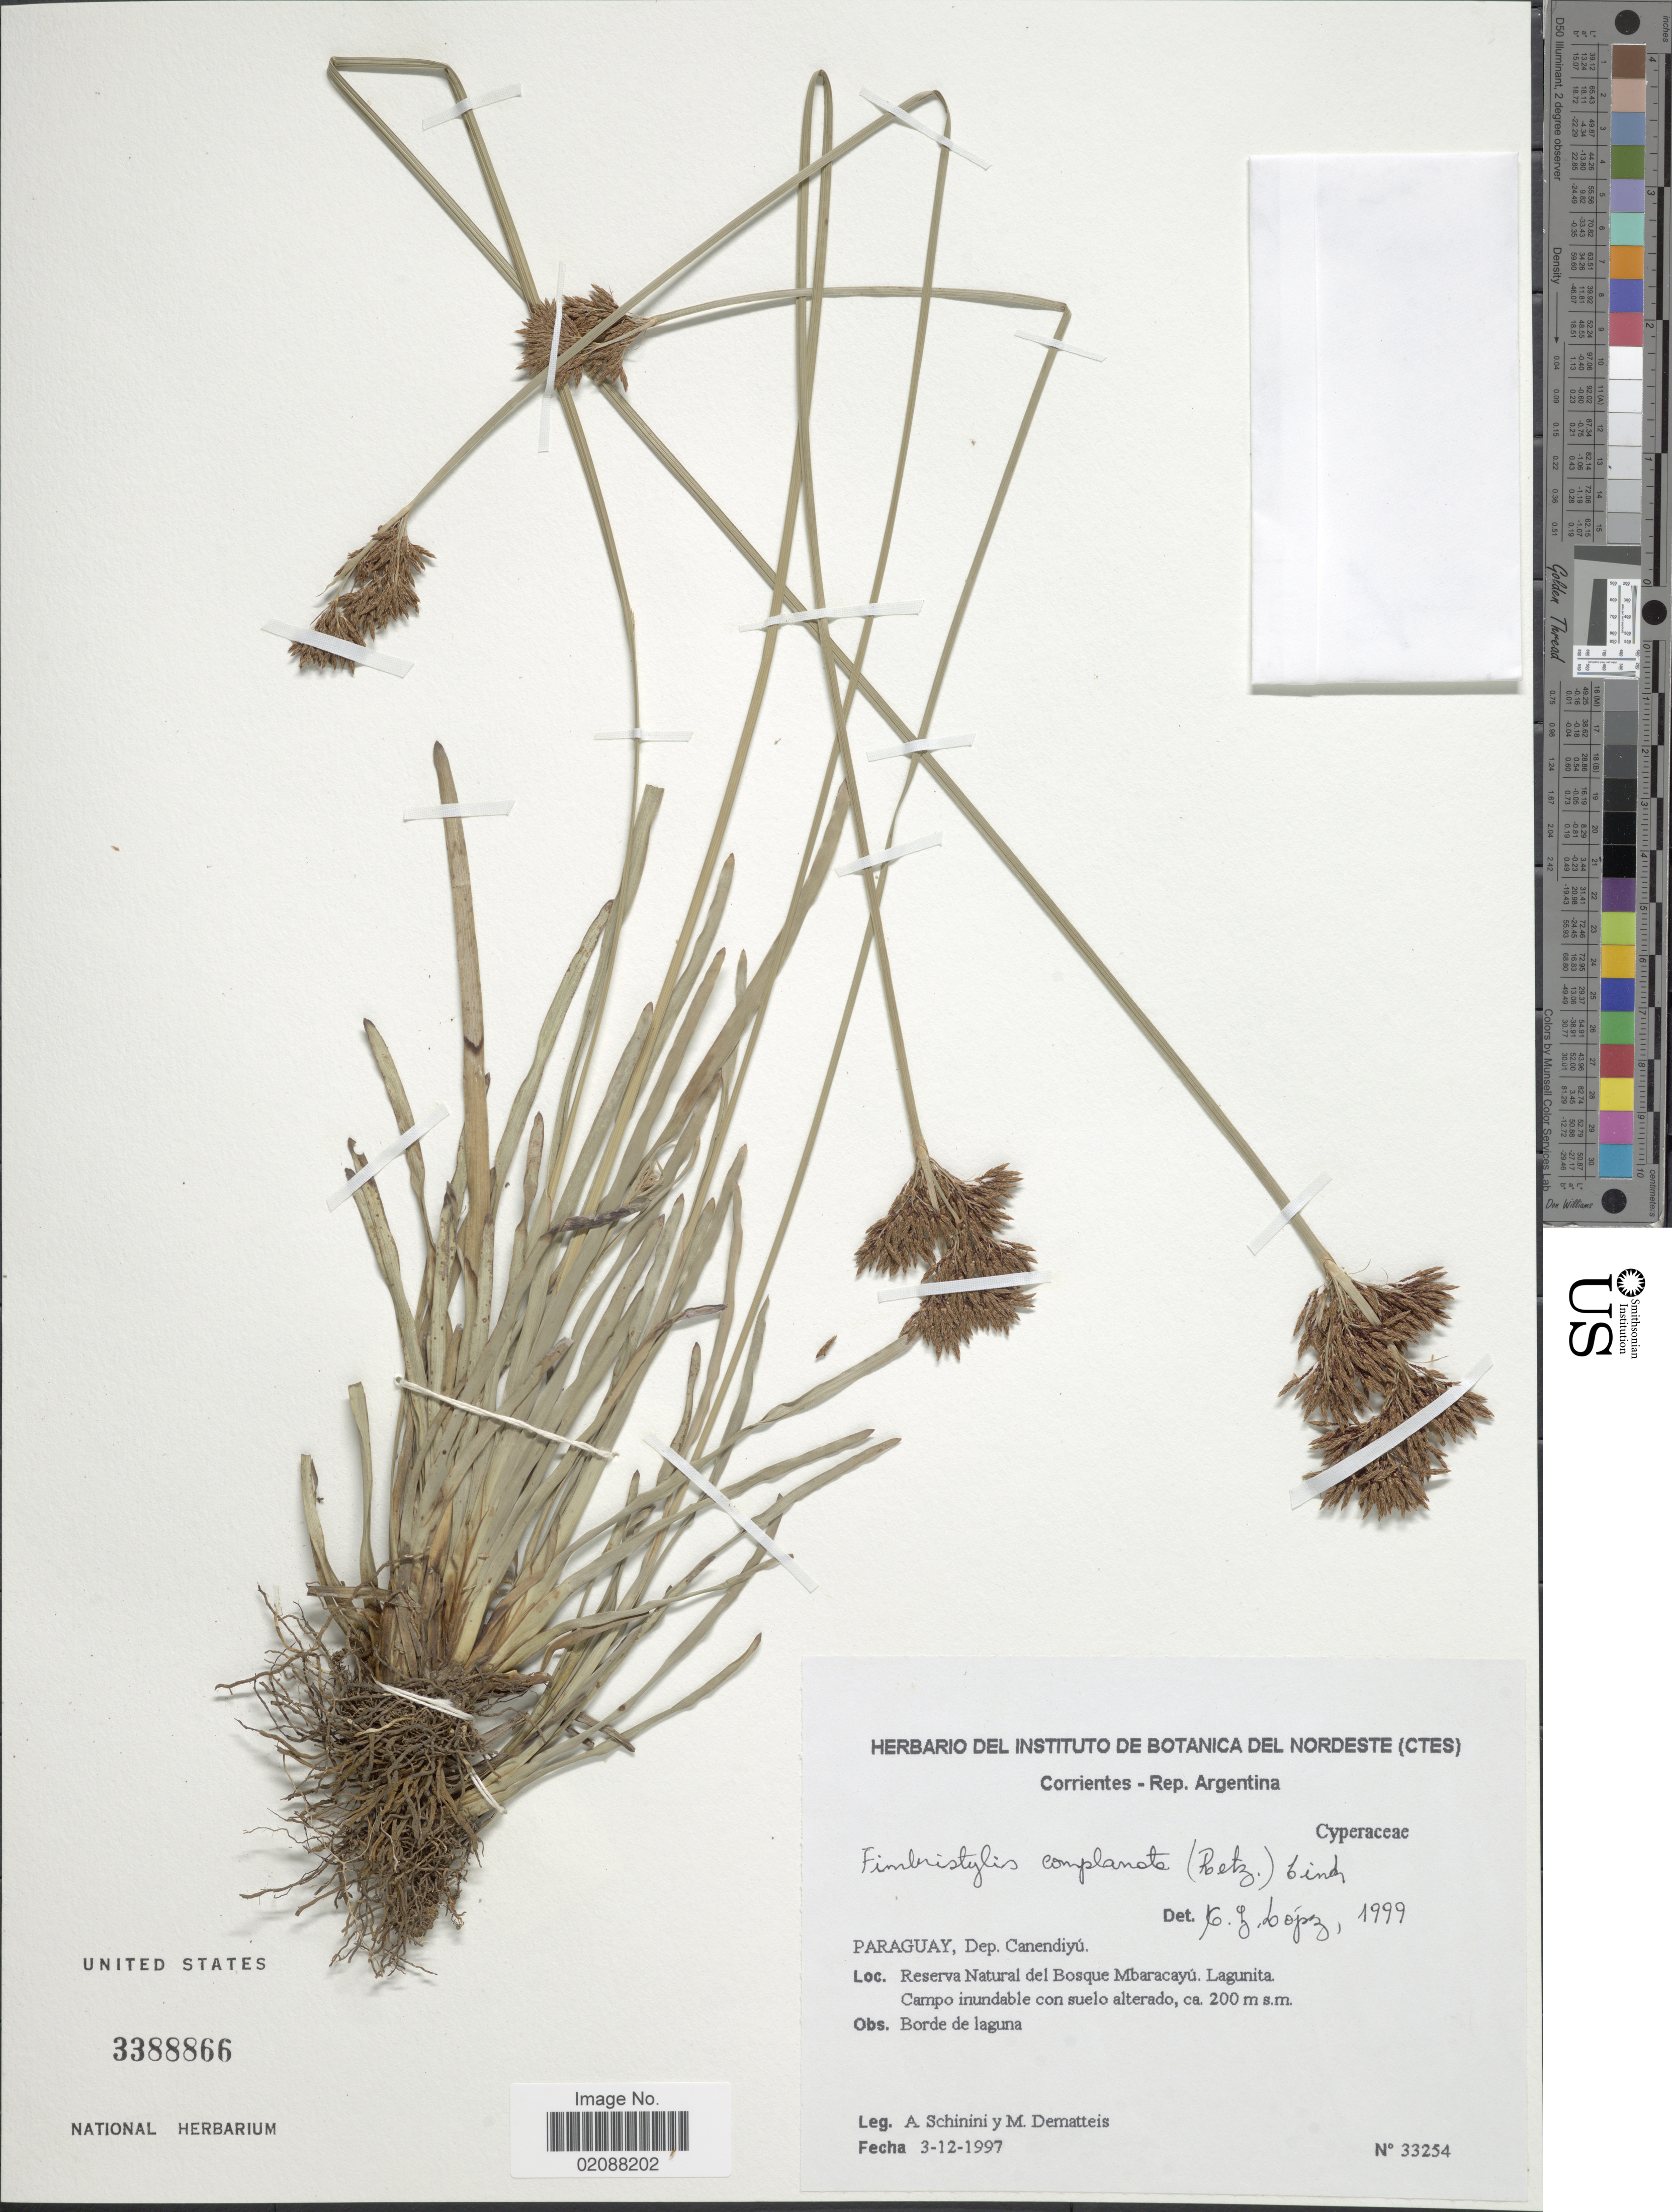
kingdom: Plantae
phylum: Tracheophyta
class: Liliopsida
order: Poales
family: Cyperaceae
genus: Fimbristylis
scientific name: Fimbristylis complanata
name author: (Retz.) Link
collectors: A. Schinini & M. Dematteis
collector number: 33254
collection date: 1997-12-03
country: Paraguay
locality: Dep. Canendiyu, Reserva Natural del Bosque Mbaracayu, Lagunita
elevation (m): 200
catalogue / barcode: US 3388866